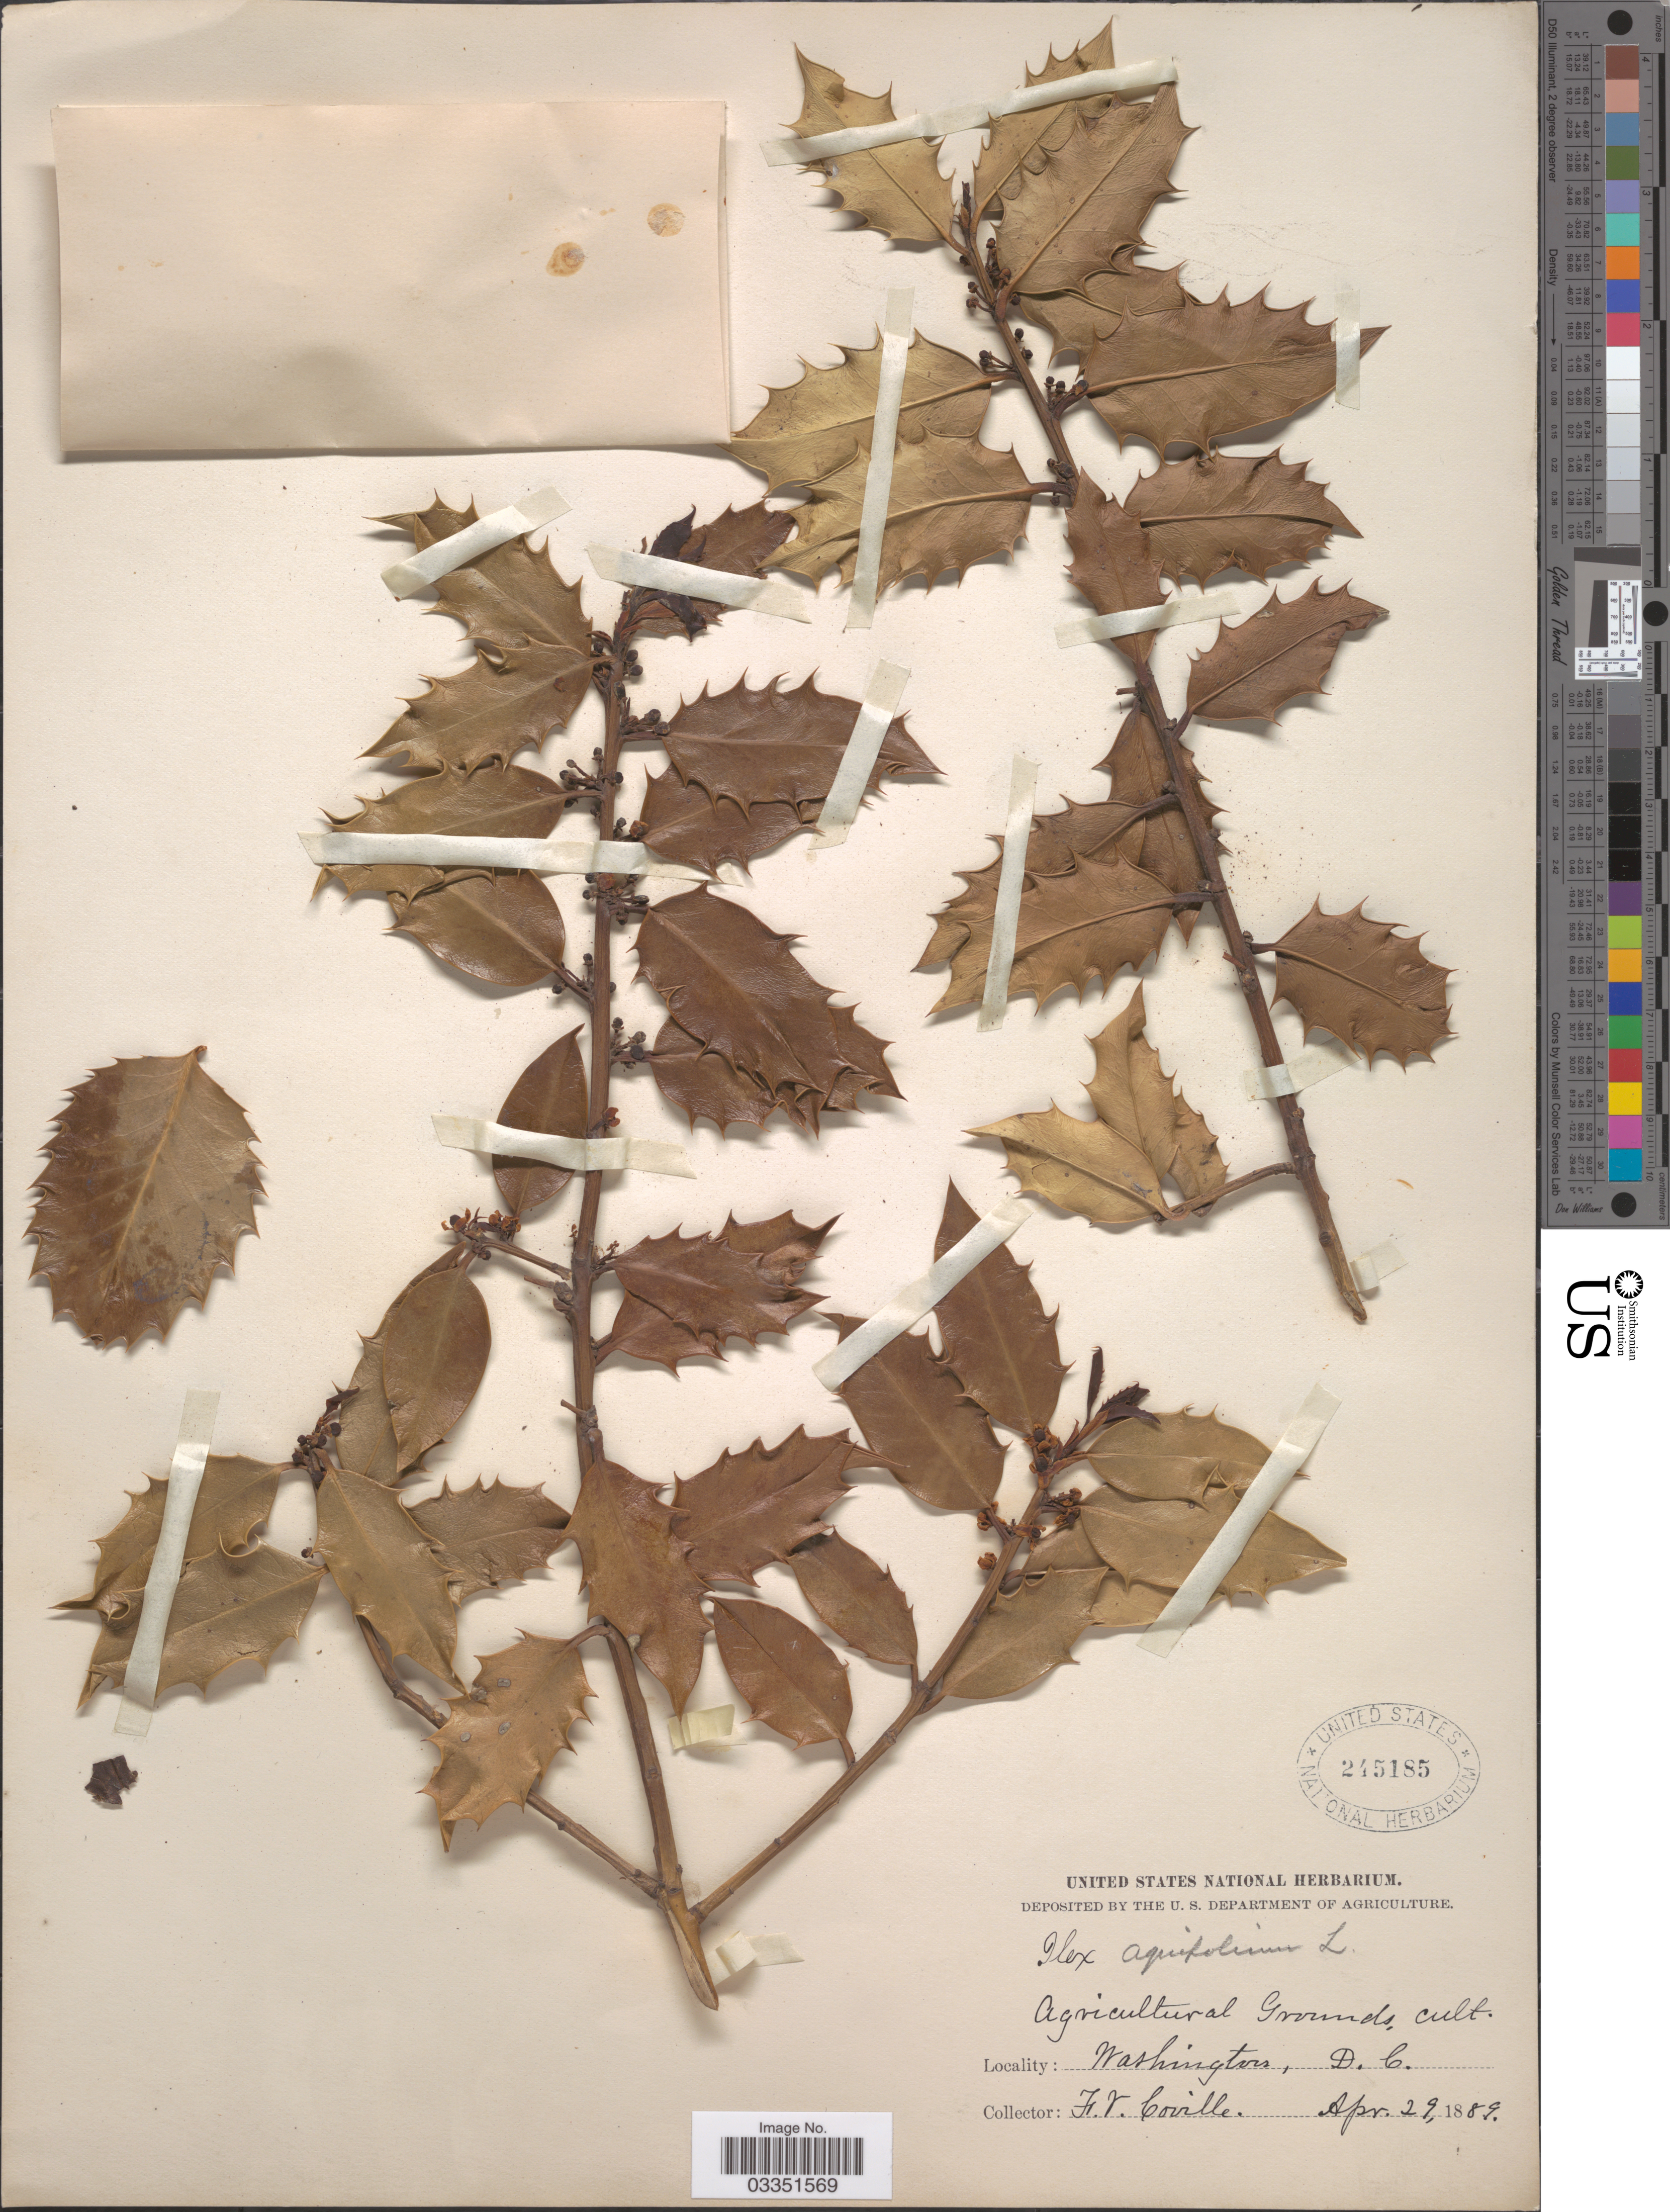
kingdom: Plantae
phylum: Tracheophyta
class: Magnoliopsida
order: Aquifoliales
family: Aquifoliaceae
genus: Ilex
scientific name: Ilex aquifolium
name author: L.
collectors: F. V. Coville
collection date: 1889-04-29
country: United States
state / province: District of Columbia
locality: Agricultural Grounds, cult. Washington, D.C.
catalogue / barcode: US 245185